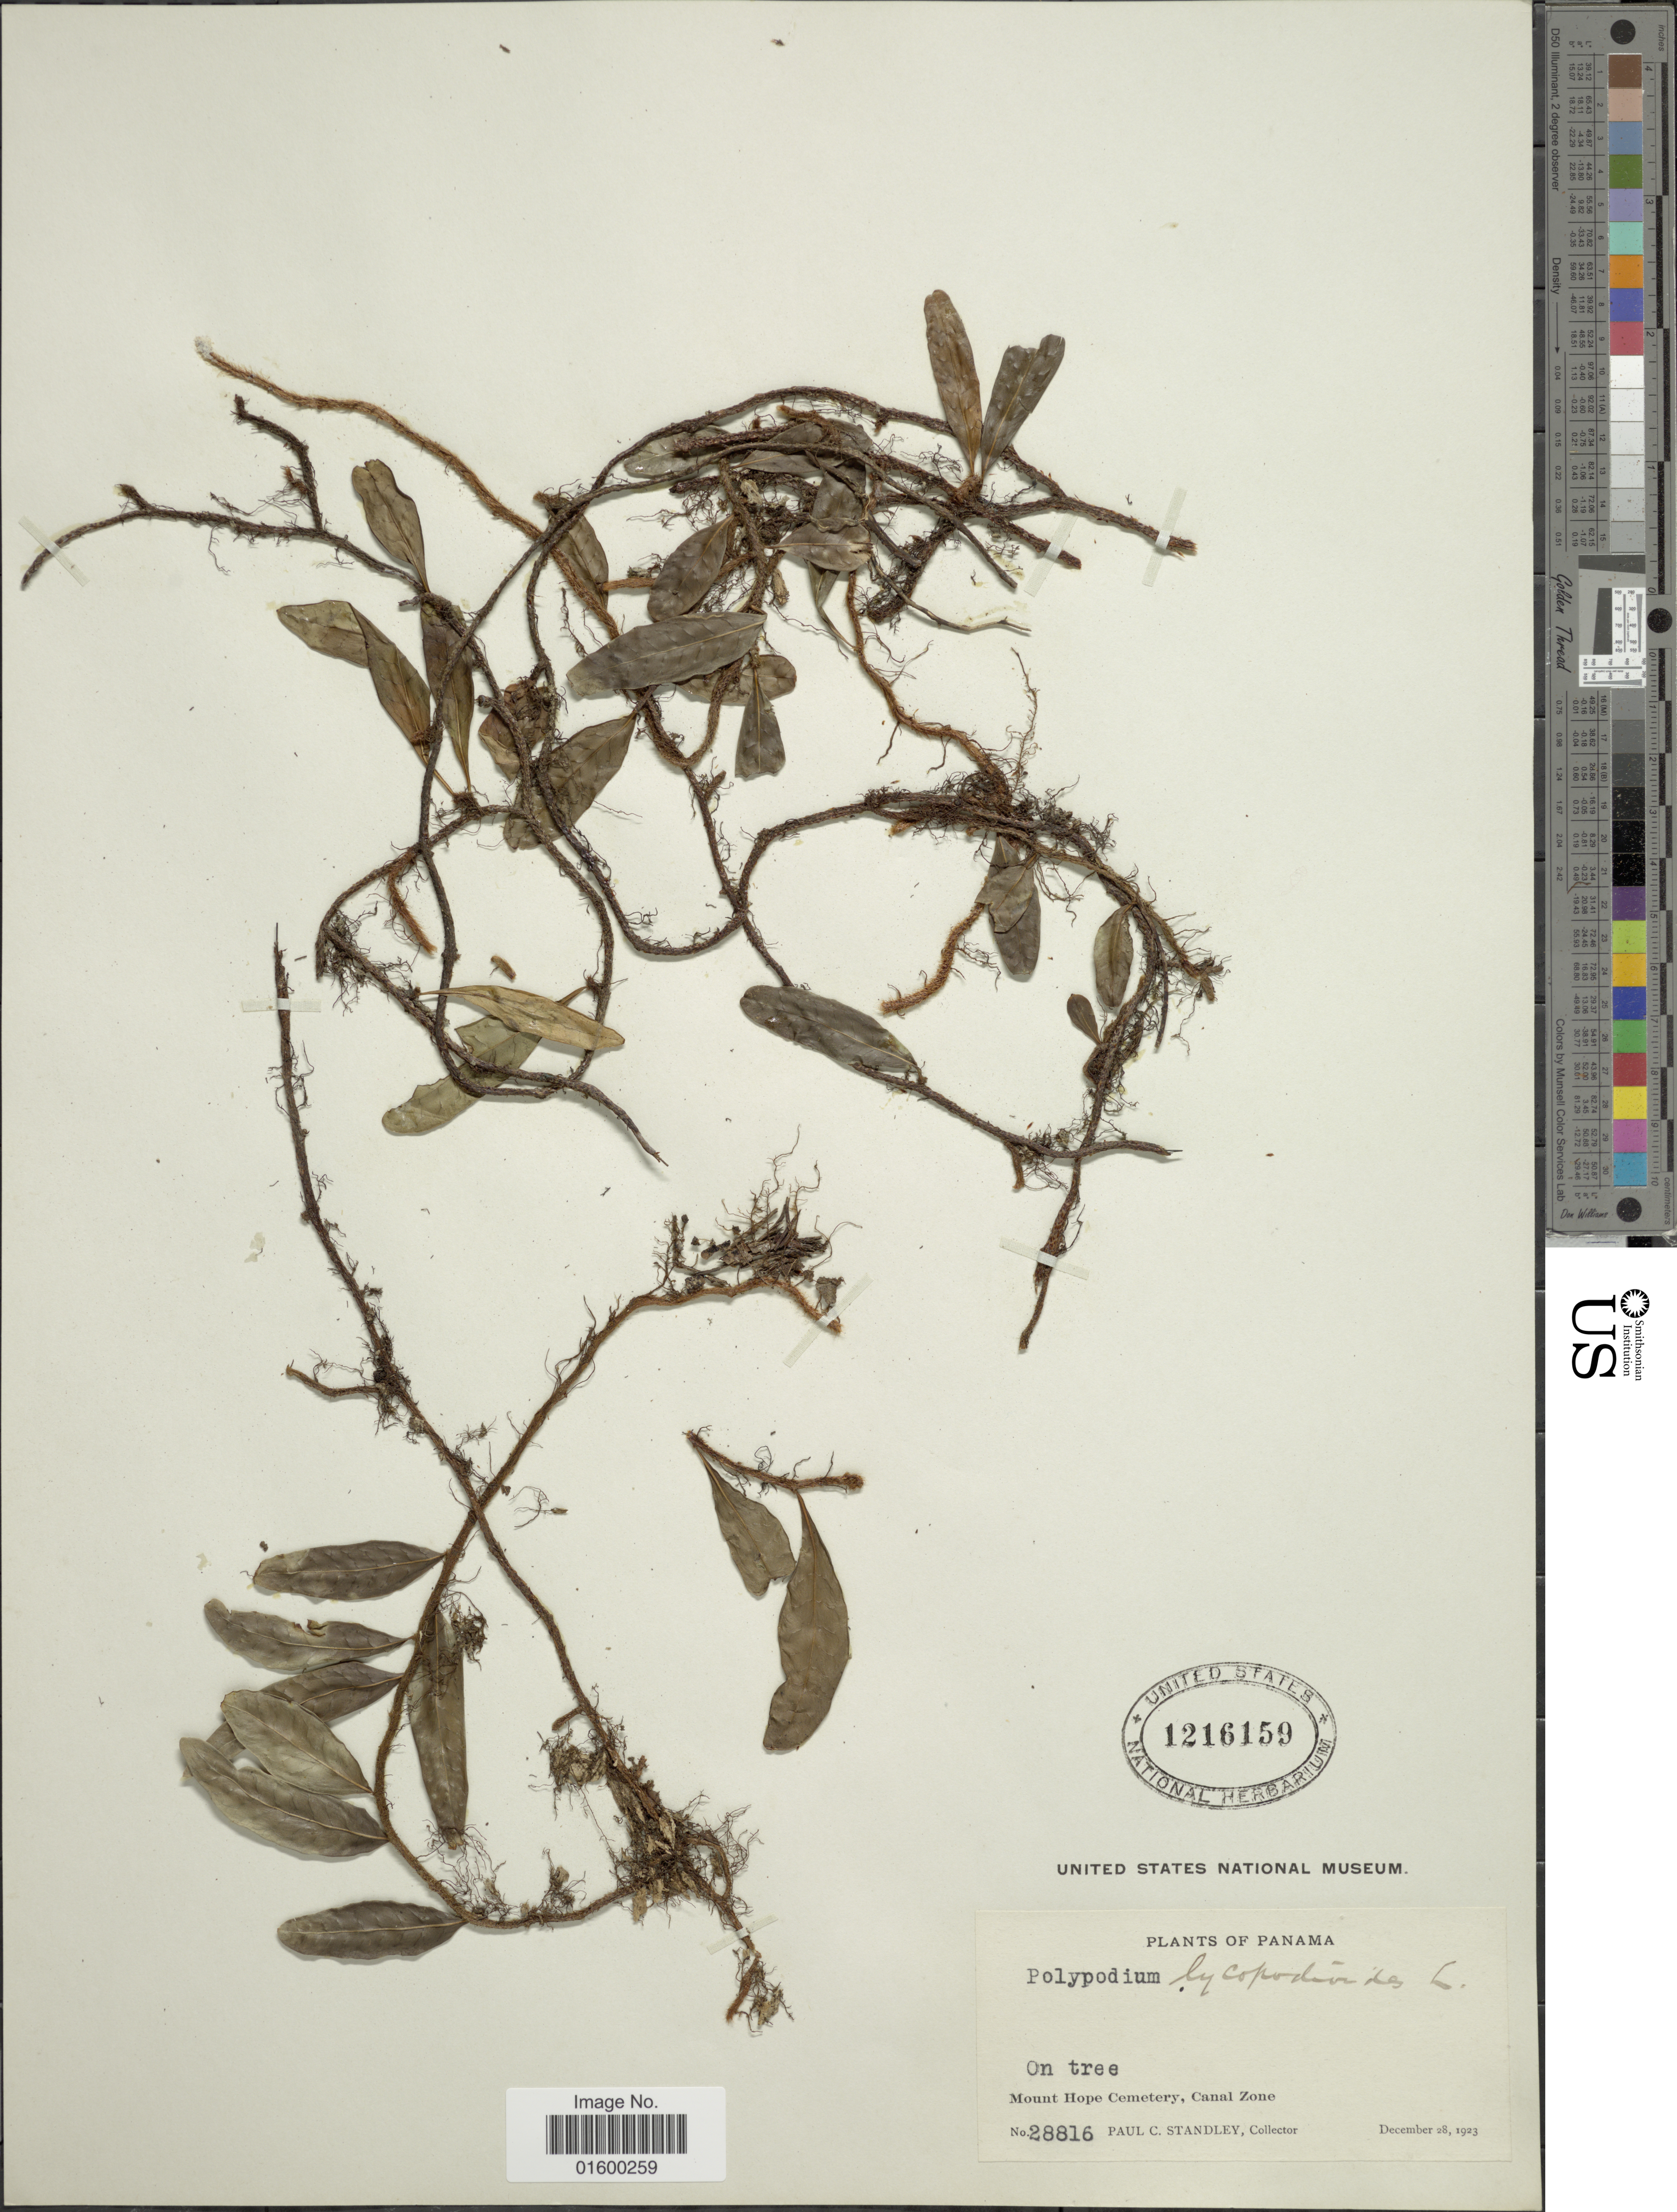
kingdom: Plantae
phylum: Tracheophyta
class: Polypodiopsida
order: Polypodiales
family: Polypodiaceae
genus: Microgramma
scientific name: Microgramma lycopodioides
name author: (L.) Copel.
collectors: P. C. Standley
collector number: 28816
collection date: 1923-12-28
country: Panama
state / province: Colón / Panamá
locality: Mount Hope Cemetery, Canal Zone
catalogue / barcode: US 1216159